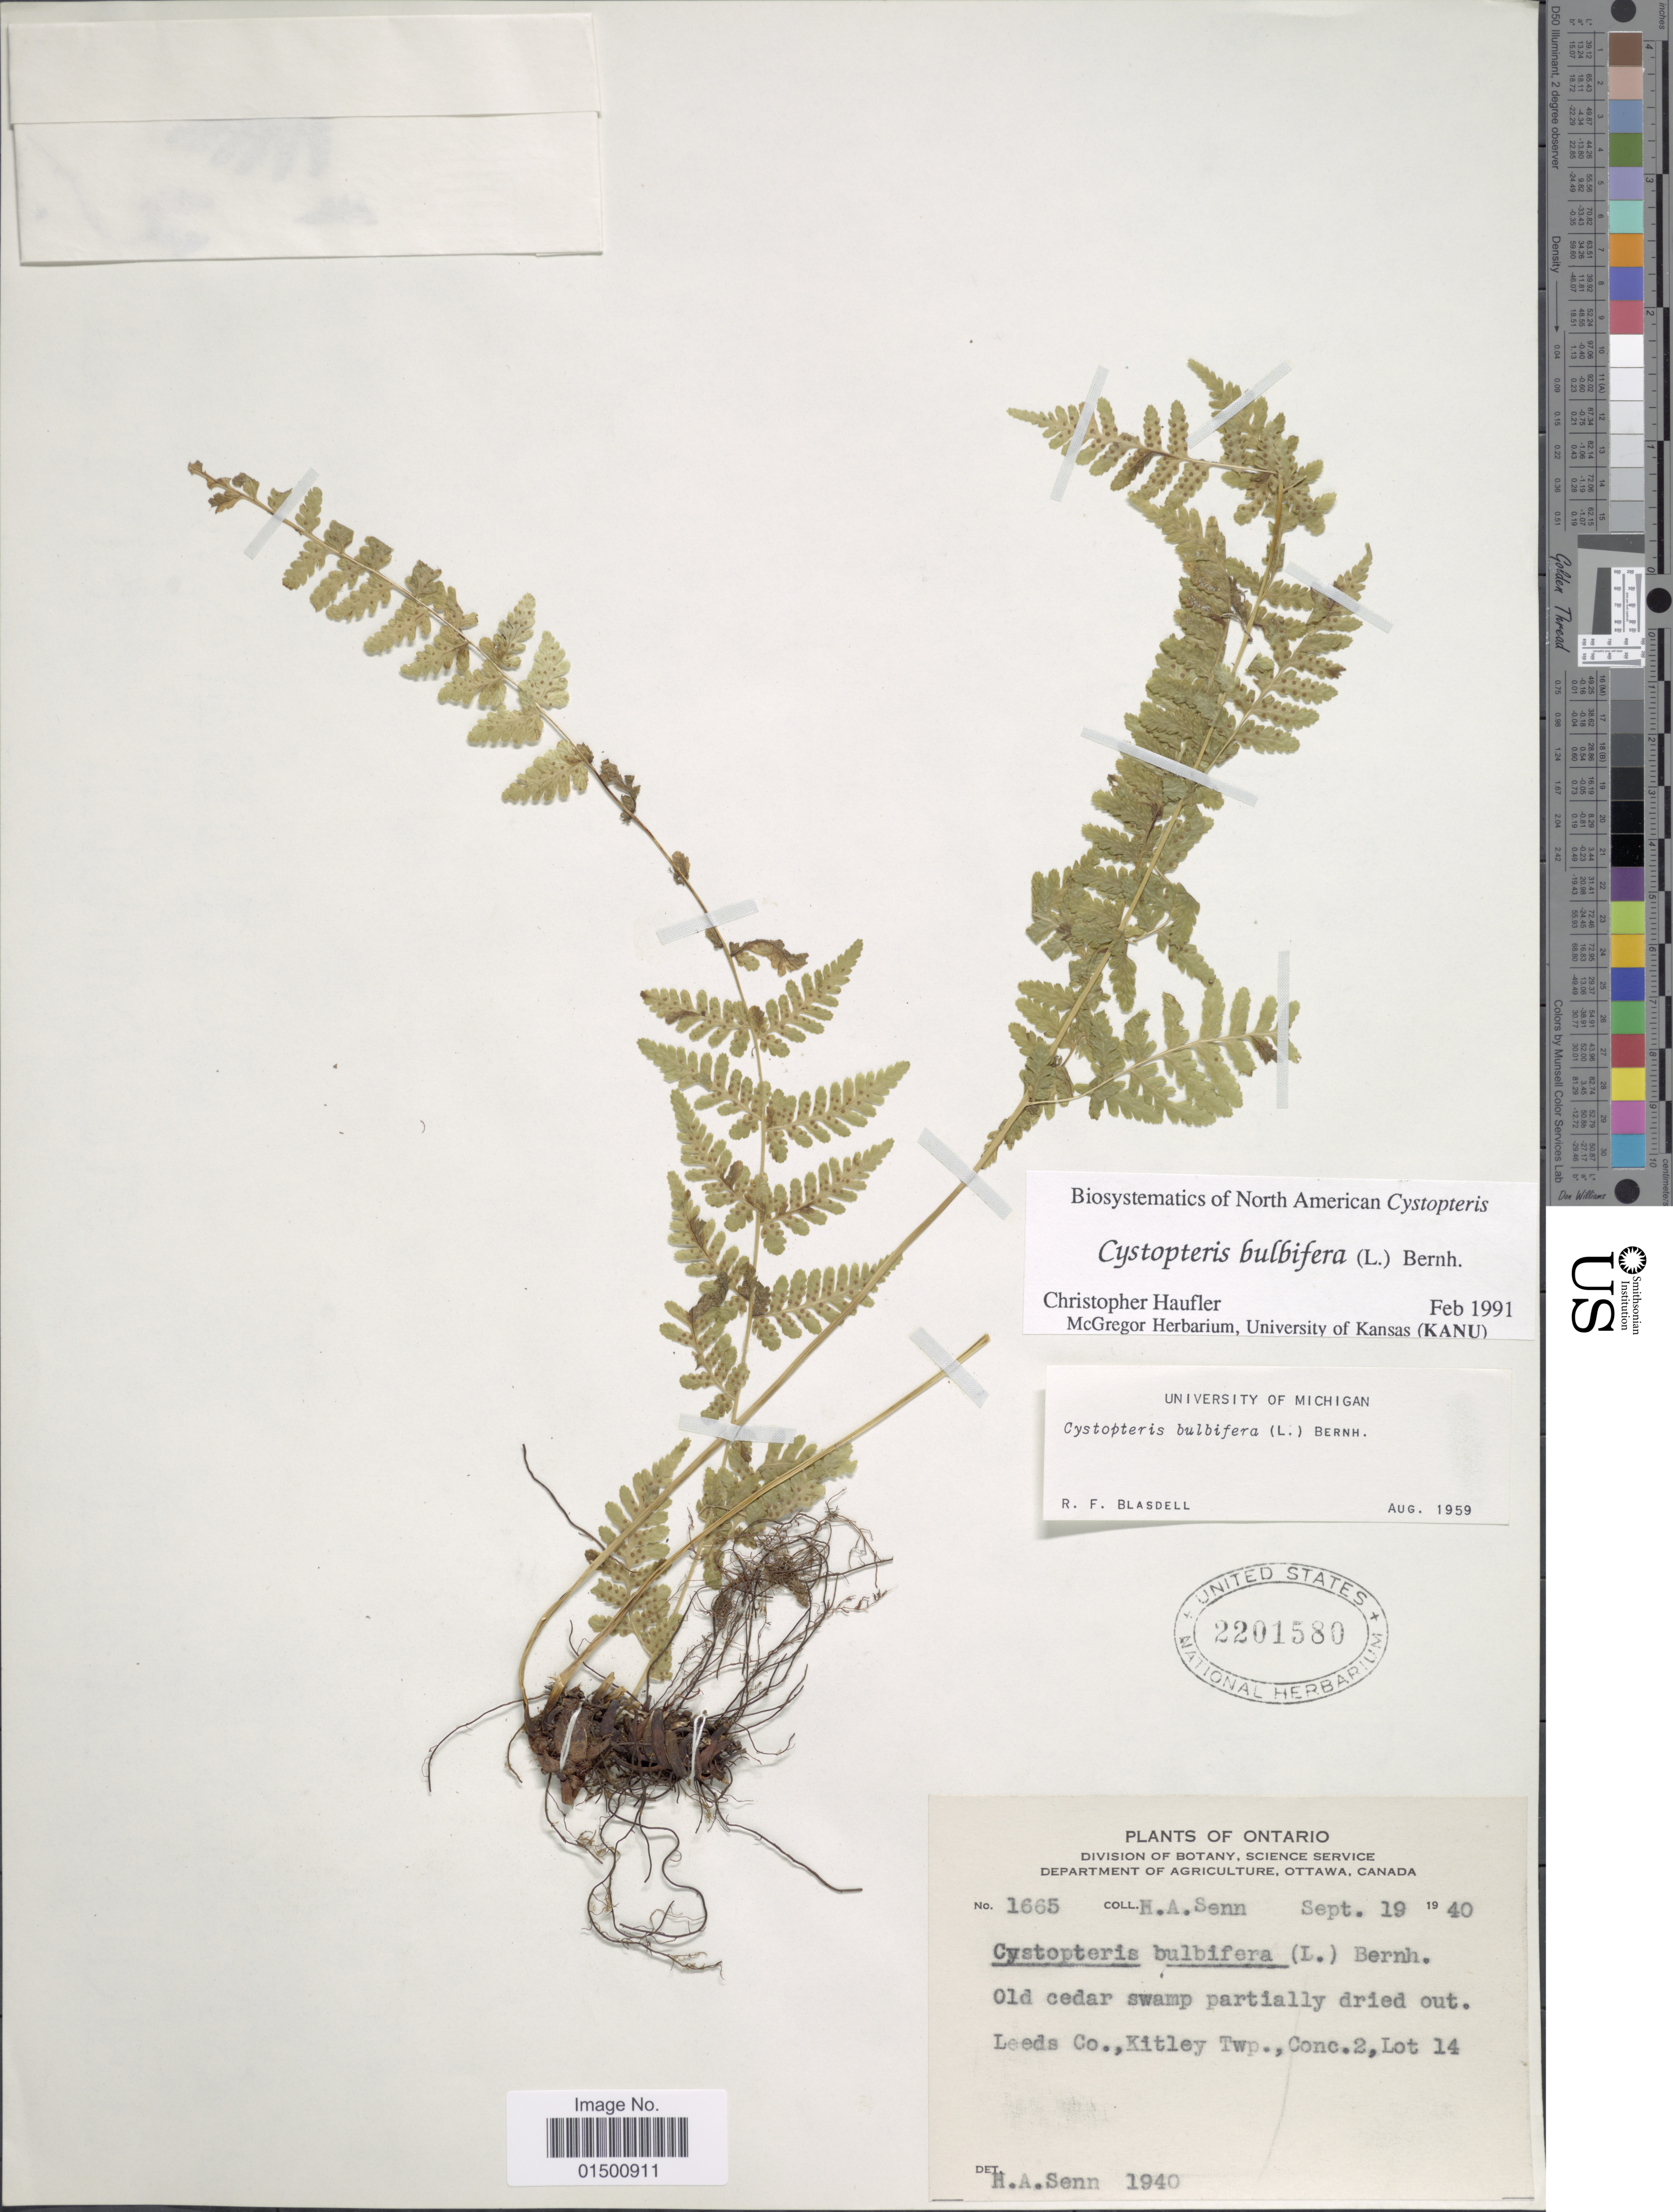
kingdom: Plantae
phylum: Tracheophyta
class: Polypodiopsida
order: Polypodiales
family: Cystopteridaceae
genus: Cystopteris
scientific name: Cystopteris bulbifera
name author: (L.) Bernh.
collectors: H. Senn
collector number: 1665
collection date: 1940-09-19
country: Canada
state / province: Ontario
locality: Leeds Co., Kitley Twp., Conc. 2, Lot 14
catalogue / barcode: US 2201580